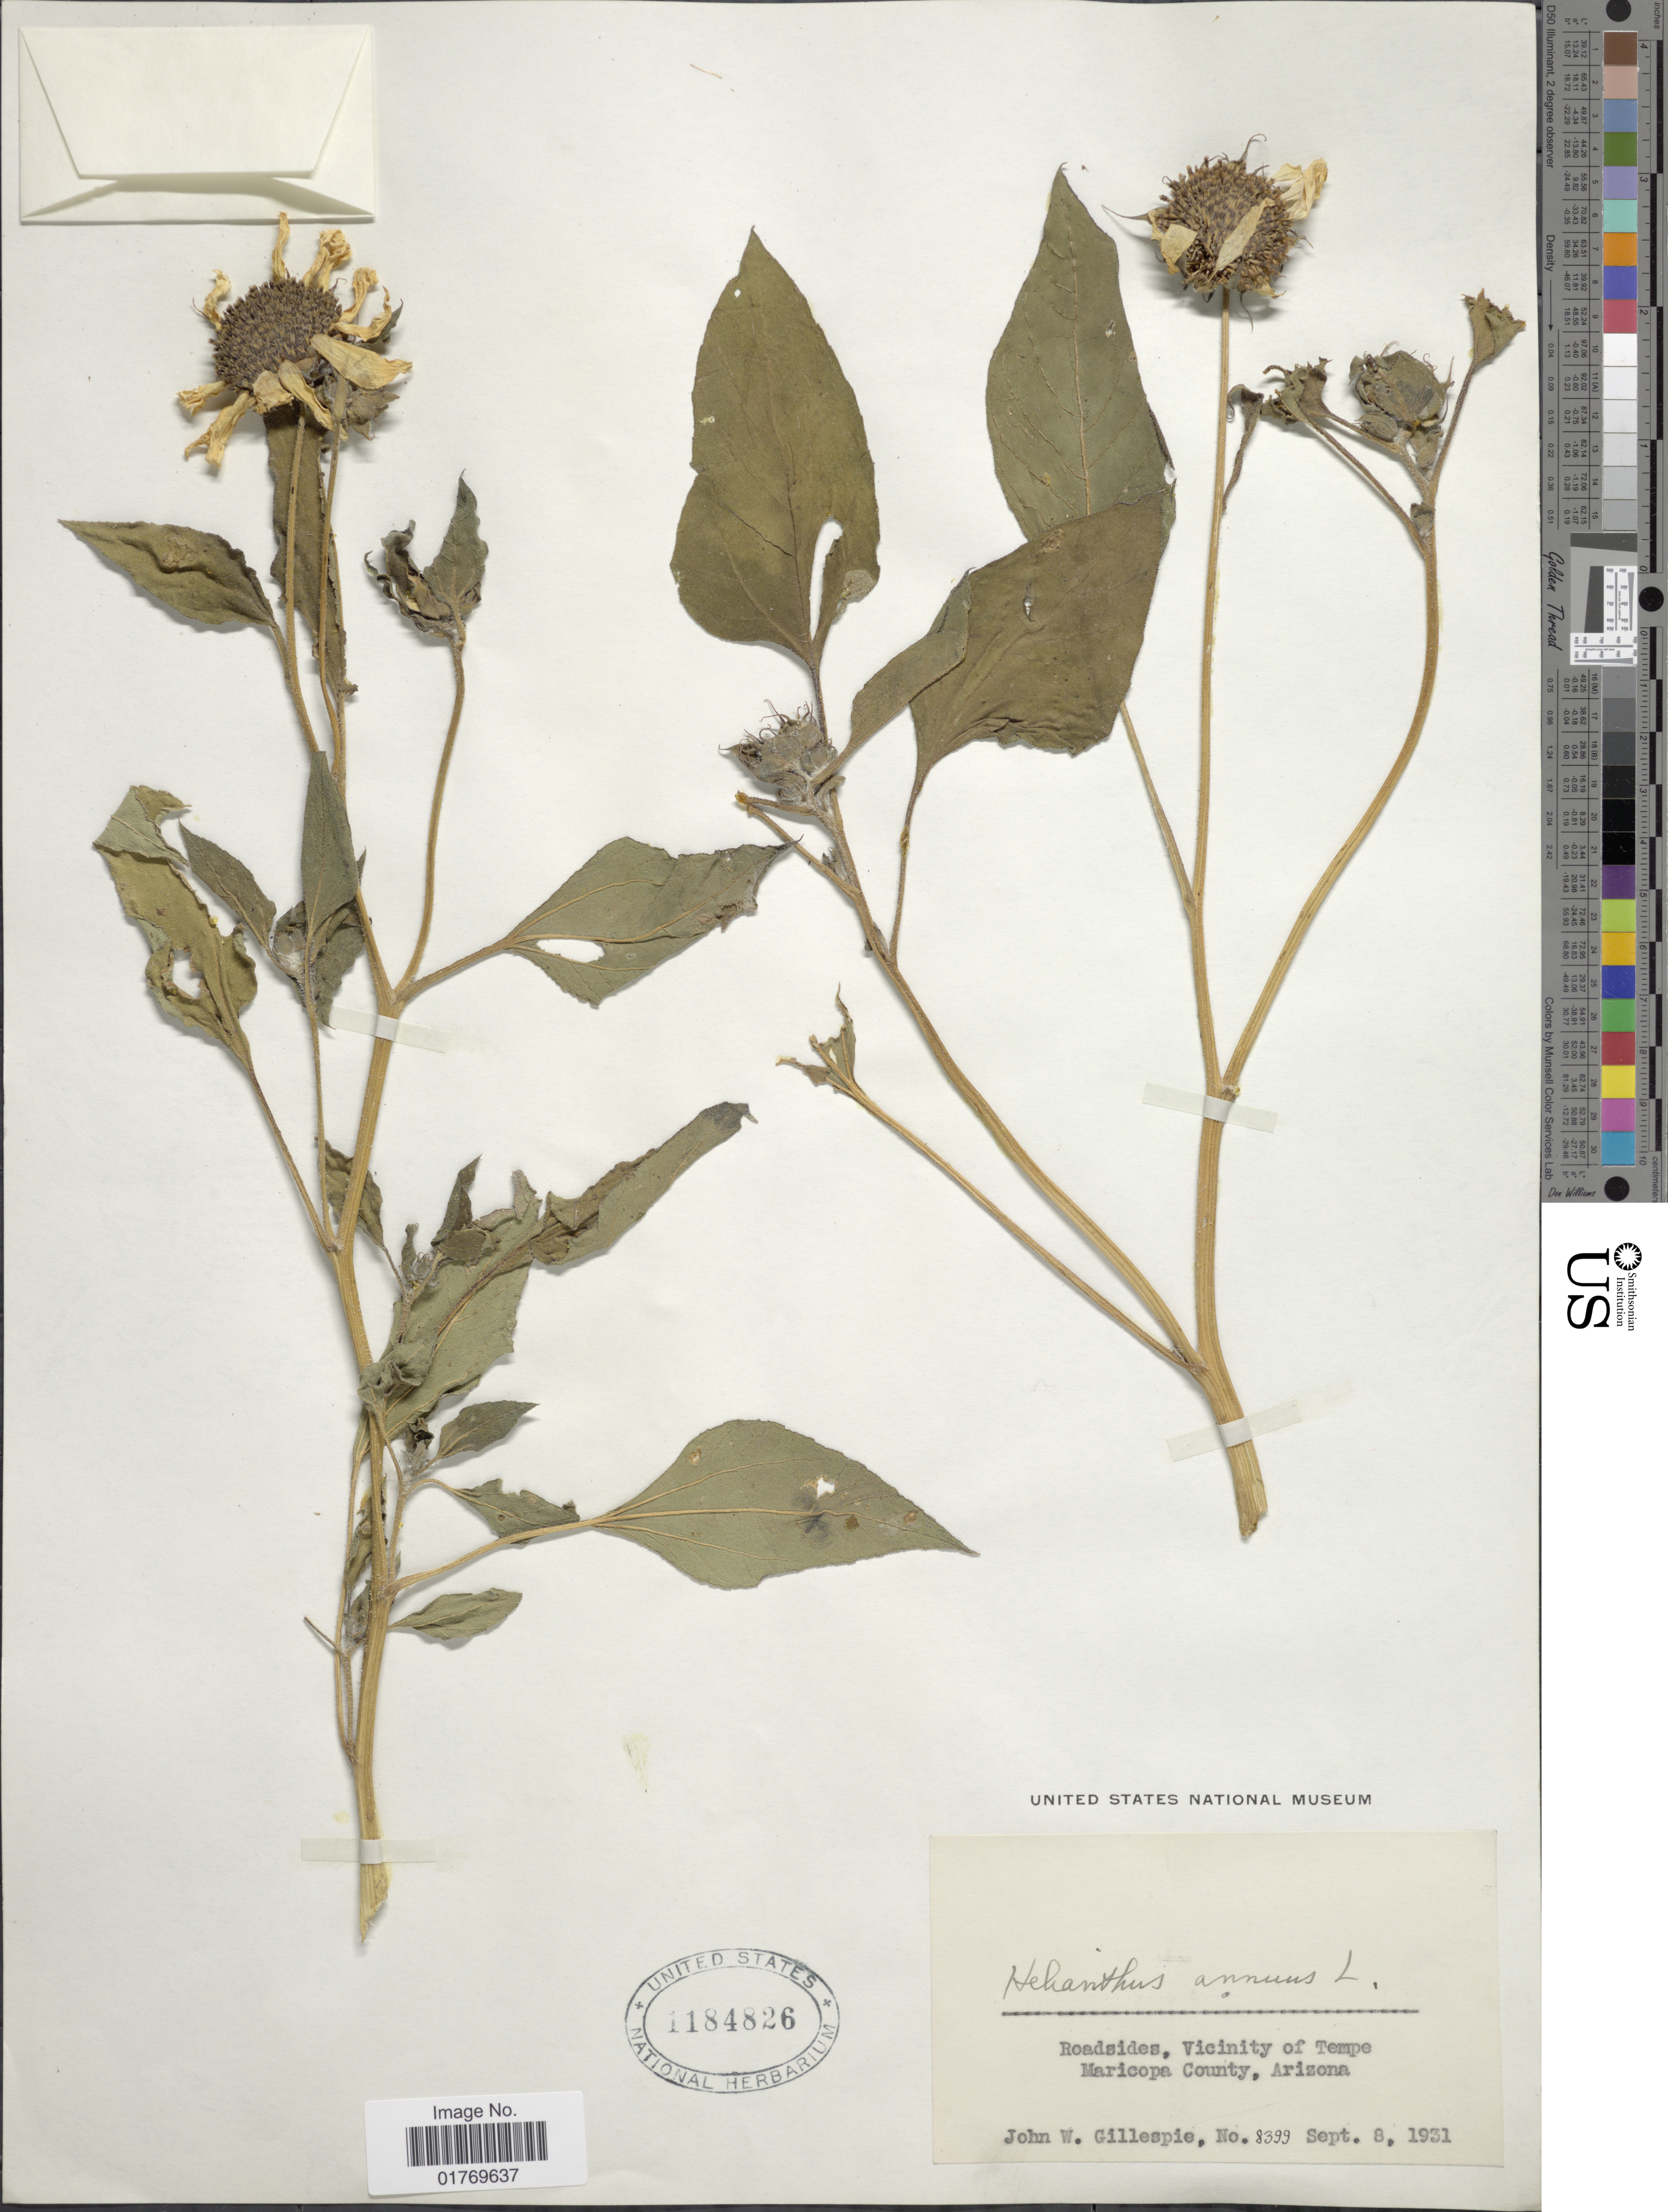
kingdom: Plantae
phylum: Tracheophyta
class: Magnoliopsida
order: Asterales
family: Asteraceae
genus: Helianthus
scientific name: Helianthus annuus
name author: L.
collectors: J. W. Gillespie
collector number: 8399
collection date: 1931-09-08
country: United States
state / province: Arizona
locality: Roadsides, Vicinity of Tempe Maricopa County, Arizona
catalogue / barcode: US 1184826